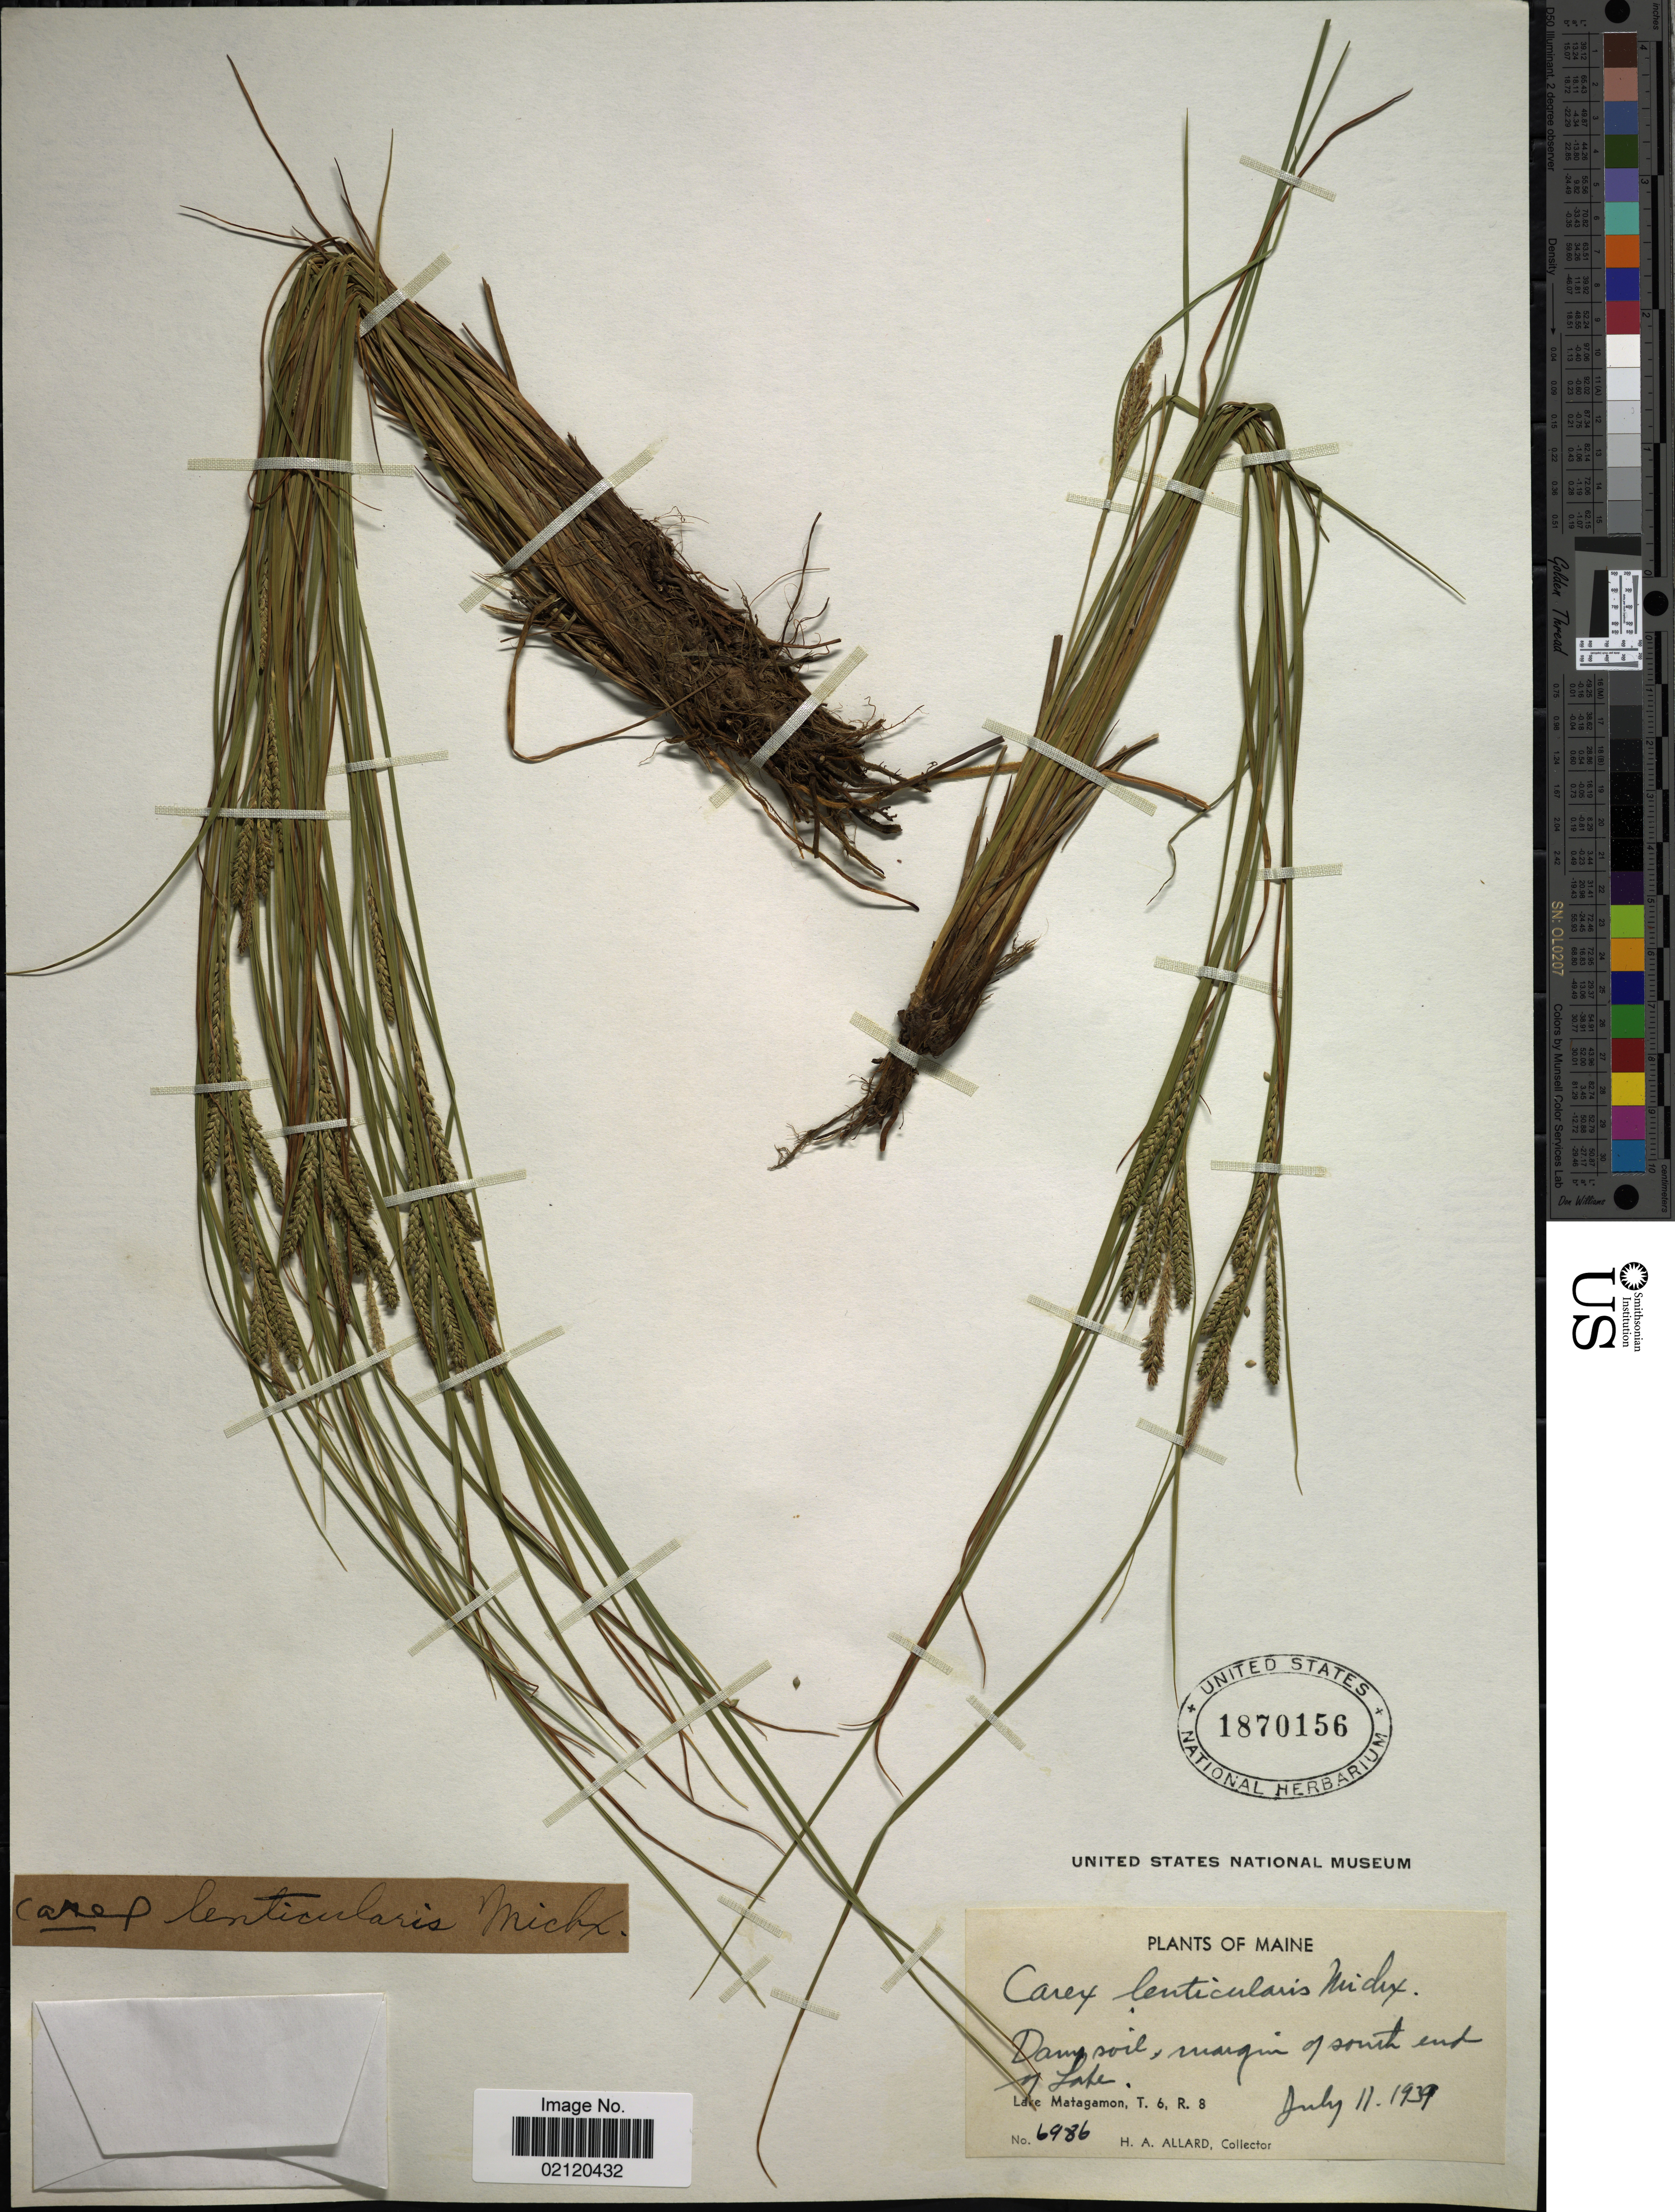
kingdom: Plantae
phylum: Tracheophyta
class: Liliopsida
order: Poales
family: Cyperaceae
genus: Carex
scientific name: Carex lenticularis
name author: Michx.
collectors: H. A. Allard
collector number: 6986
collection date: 1939-07-11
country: United States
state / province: Maine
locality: Damp soil, margin of south end of Lake, Lake Matagamon, T6, R8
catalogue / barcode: US 1870156